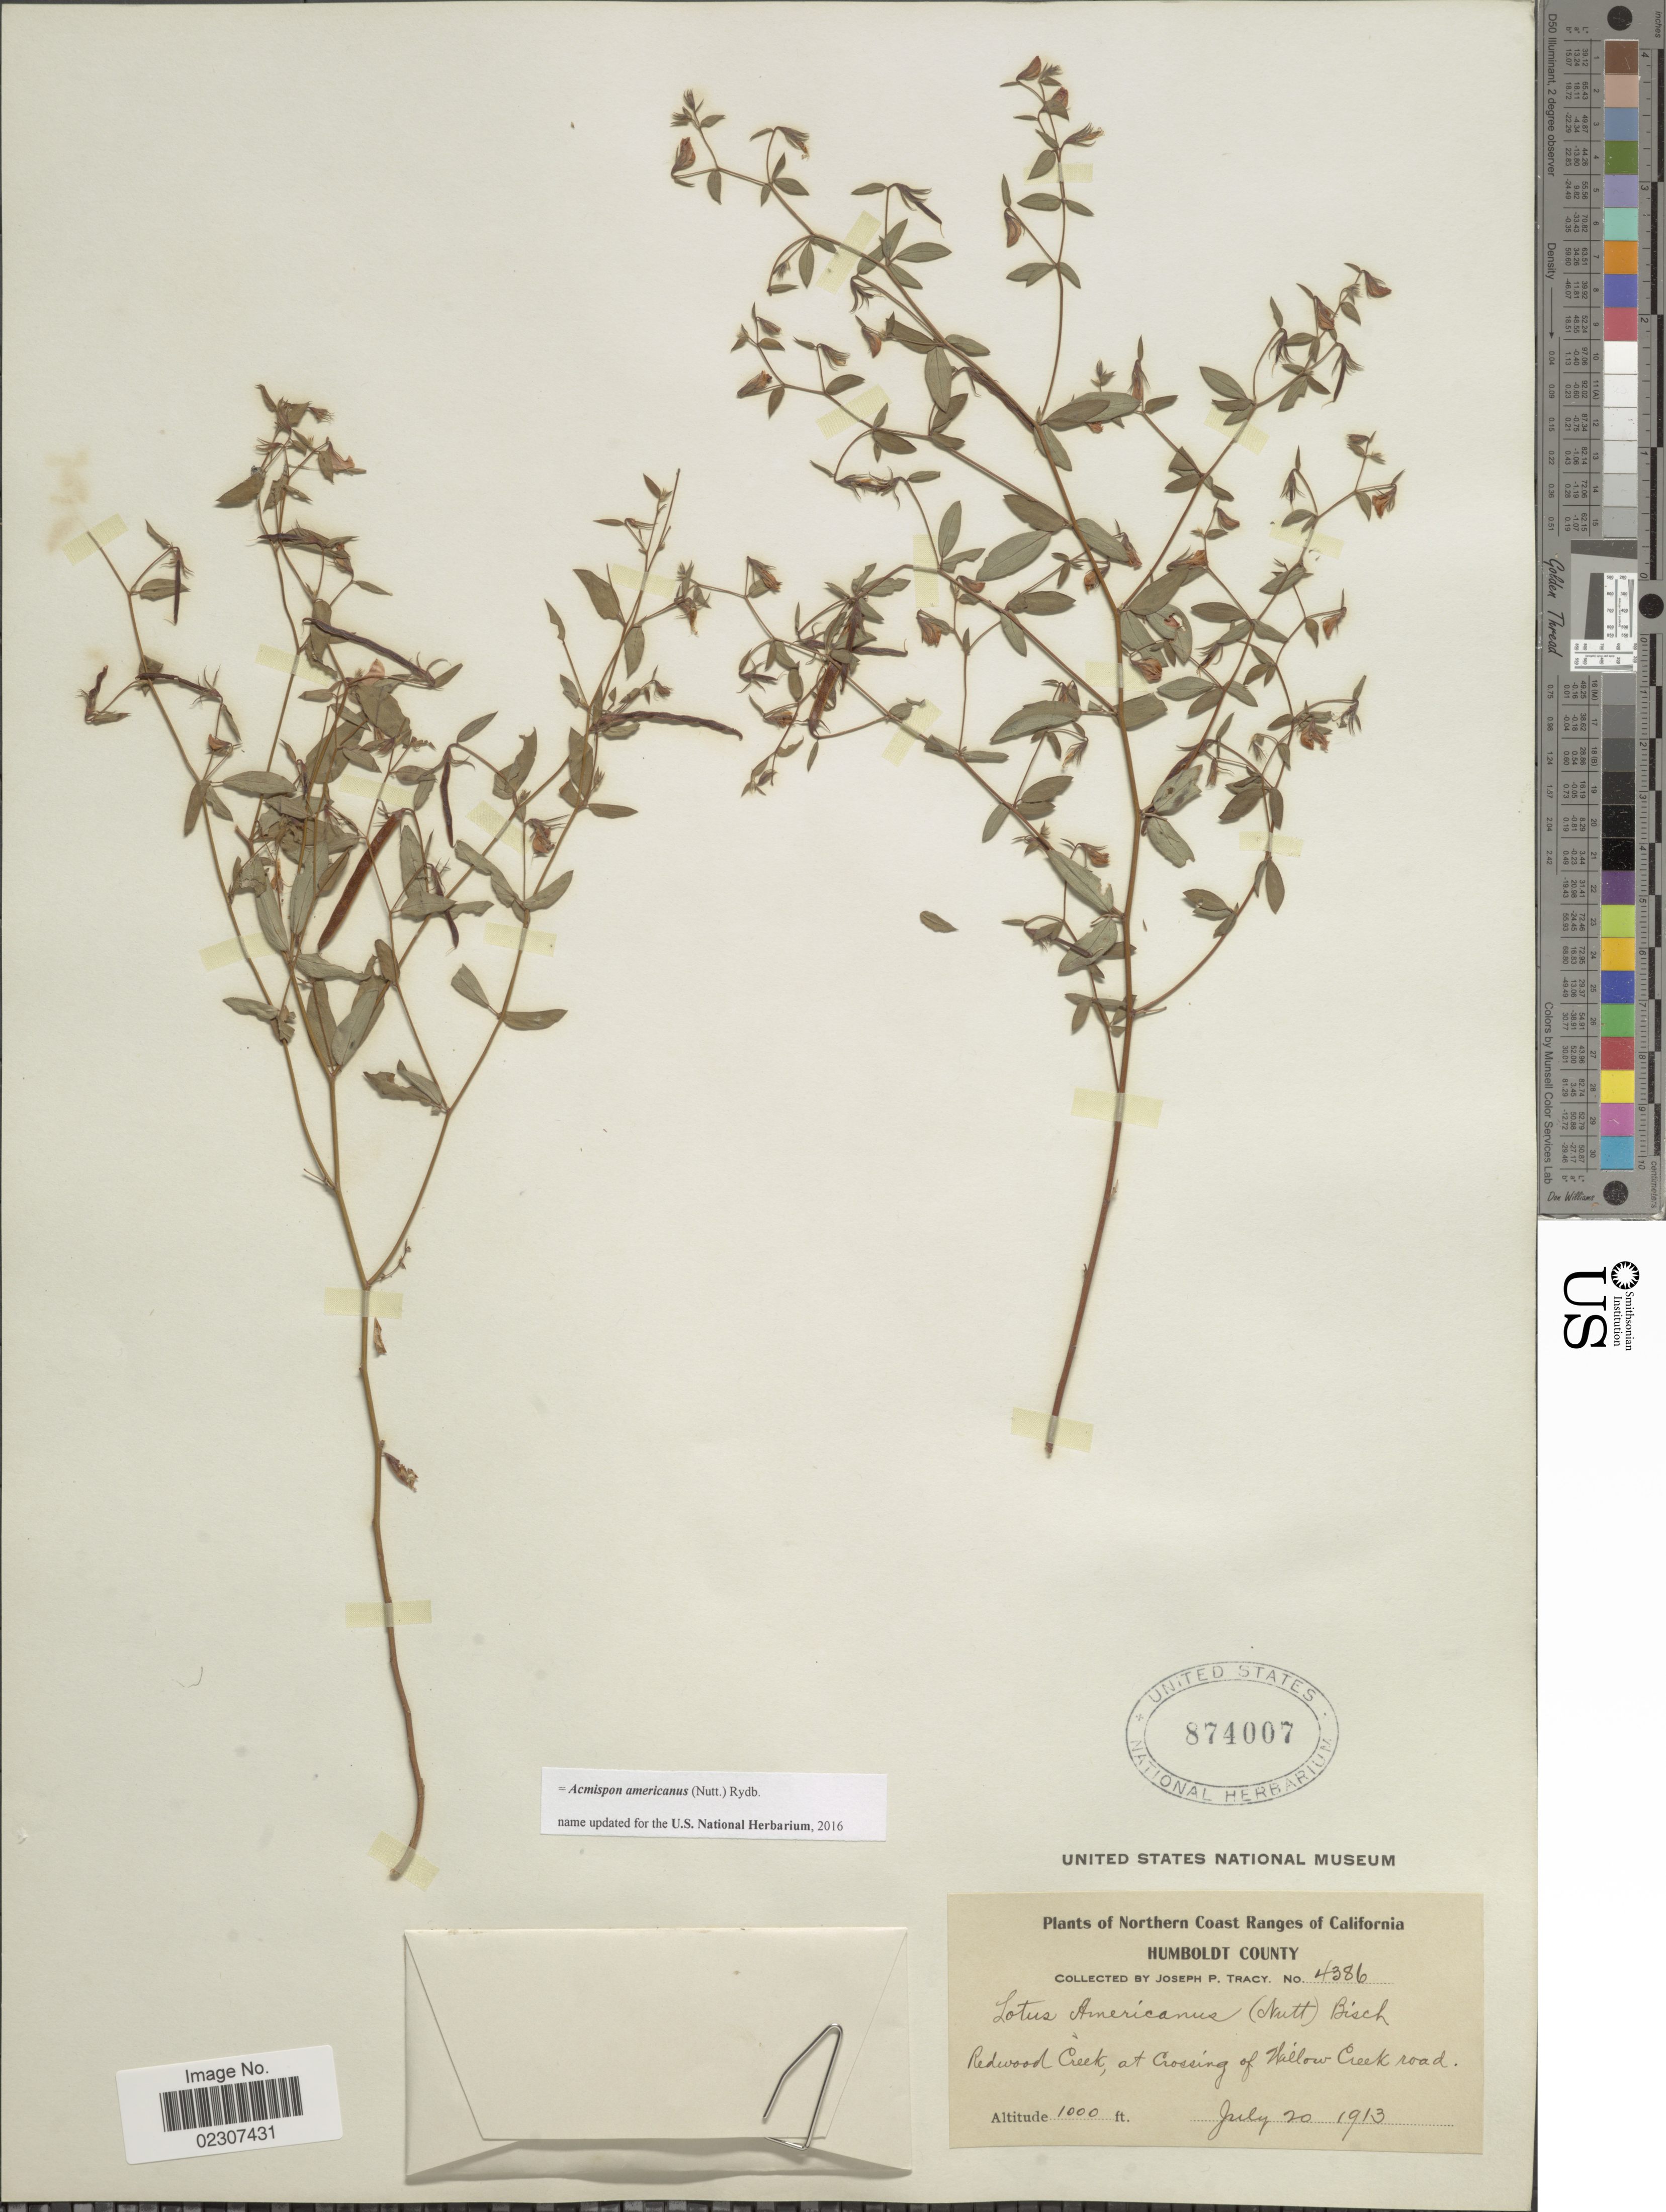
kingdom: Plantae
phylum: Tracheophyta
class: Magnoliopsida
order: Fabales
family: Fabaceae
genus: Acmispon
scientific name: Acmispon americanus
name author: (Nutt.) Rydb.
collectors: J. Tracy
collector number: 4386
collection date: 1913-07-20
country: United States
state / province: California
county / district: Humboldt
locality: Northern Coast Ranges of California, Humboldt County. Redwood Creek, at Crossing of Willow-Creek road.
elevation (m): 305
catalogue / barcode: US 874007